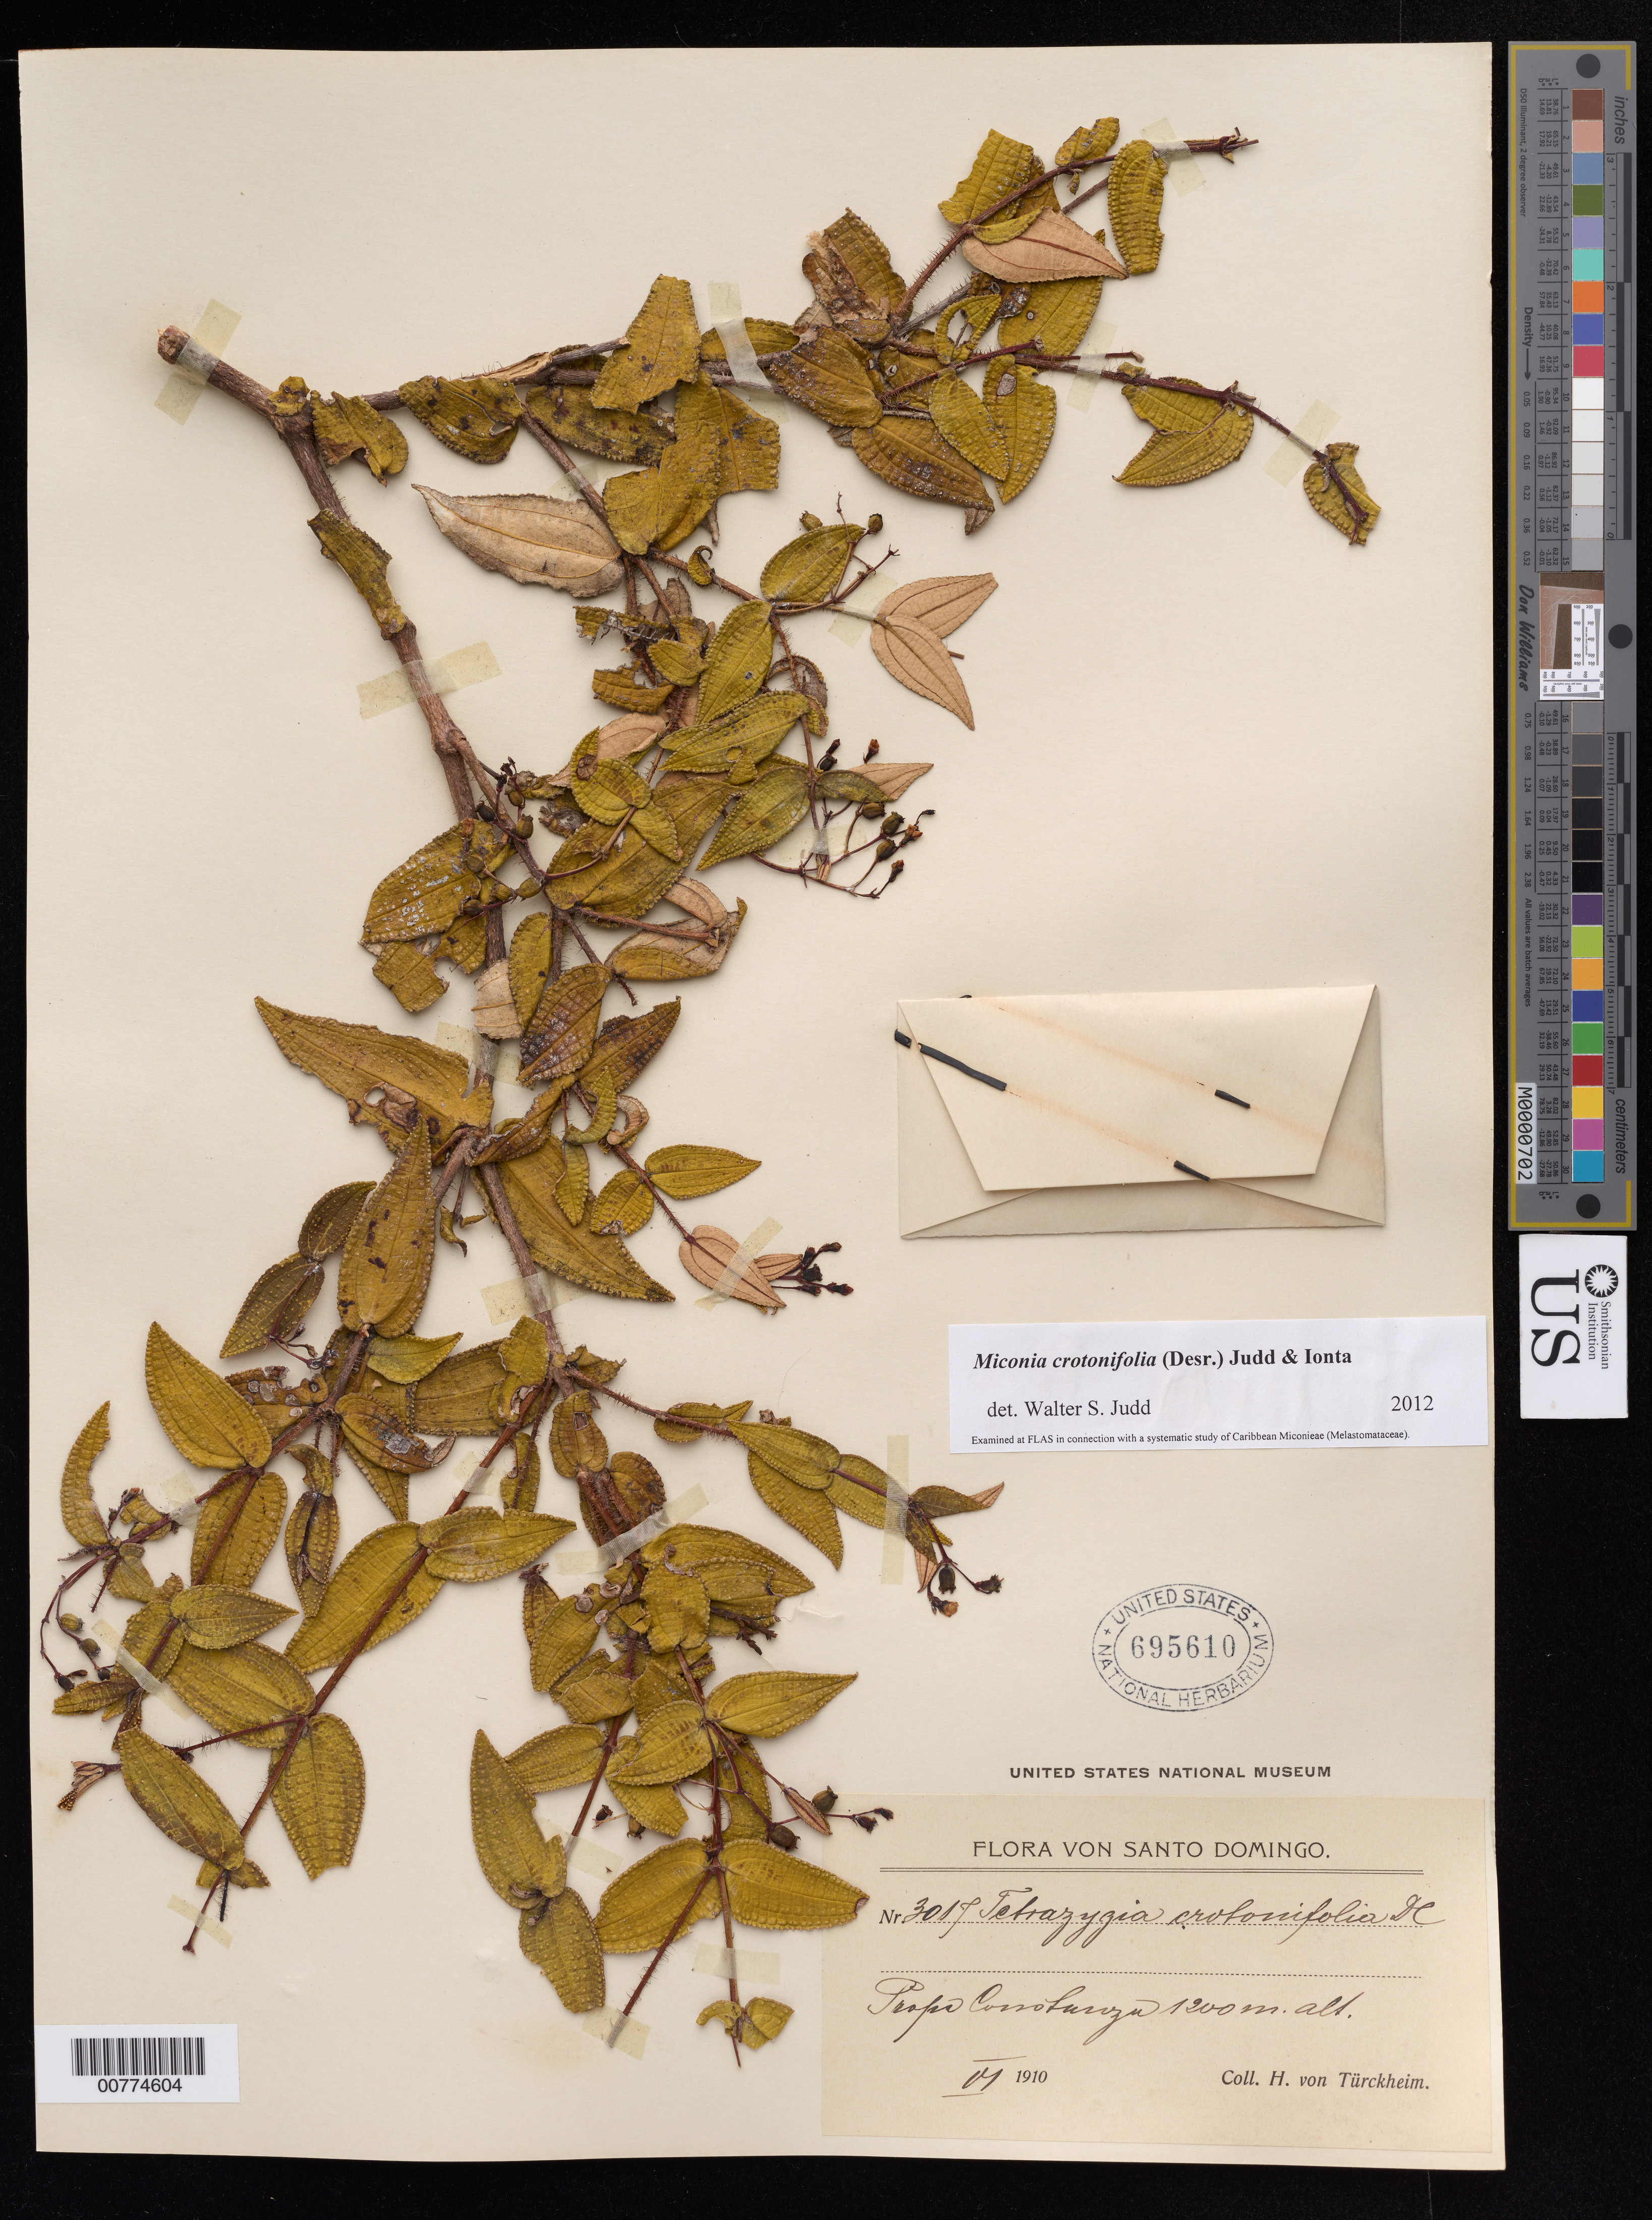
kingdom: Plantae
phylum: Tracheophyta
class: Magnoliopsida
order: Myrtales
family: Melastomataceae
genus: Miconia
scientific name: Miconia crotonifolia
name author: (Desr.) Judd & Ionta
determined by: Judd, Walter S.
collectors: H. von Türckheim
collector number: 3017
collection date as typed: Jun 1910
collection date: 1910-06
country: Dominican Republic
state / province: La Vega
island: Hispaniola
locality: Constanza.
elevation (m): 1200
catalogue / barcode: US 695610